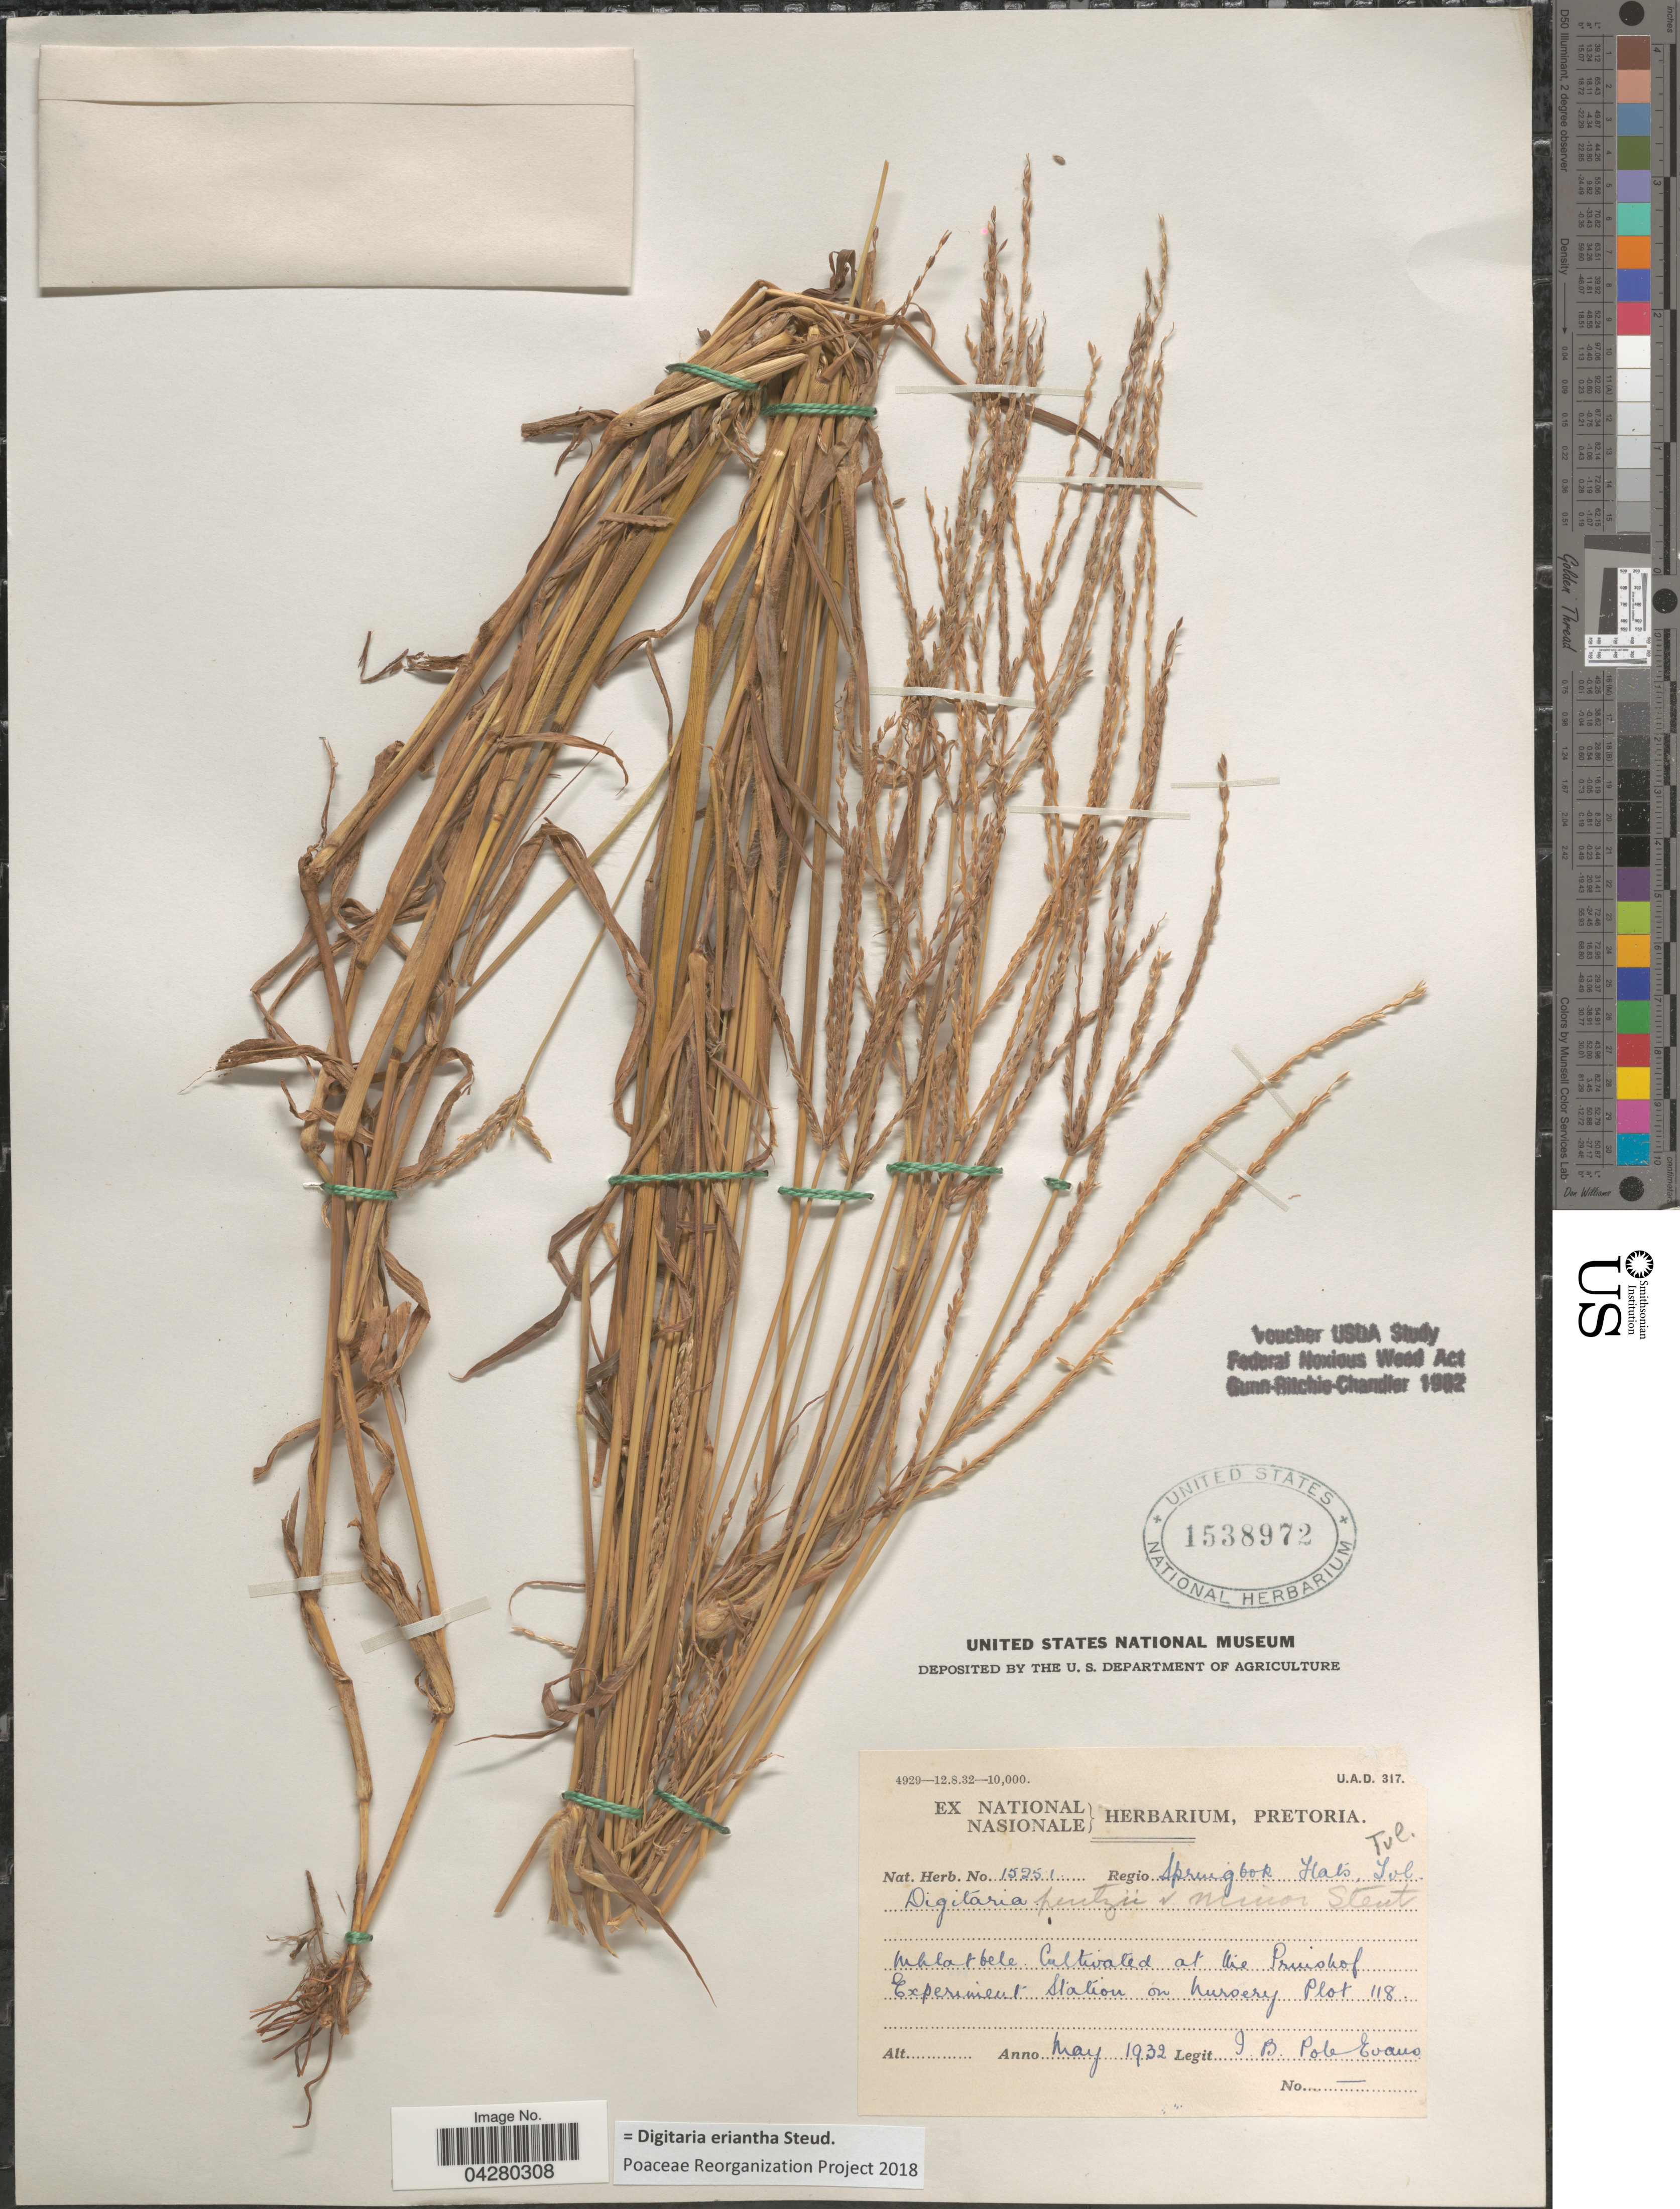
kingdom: Plantae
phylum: Tracheophyta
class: Liliopsida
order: Poales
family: Poaceae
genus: Digitaria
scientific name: Digitaria eriantha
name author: Steud.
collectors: I. B. Pole-Evans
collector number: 15251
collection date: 1932-05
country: South Africa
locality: Cultivated at the Prinshof Experiment Station on Nursery Plot 118.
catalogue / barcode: US 1538972